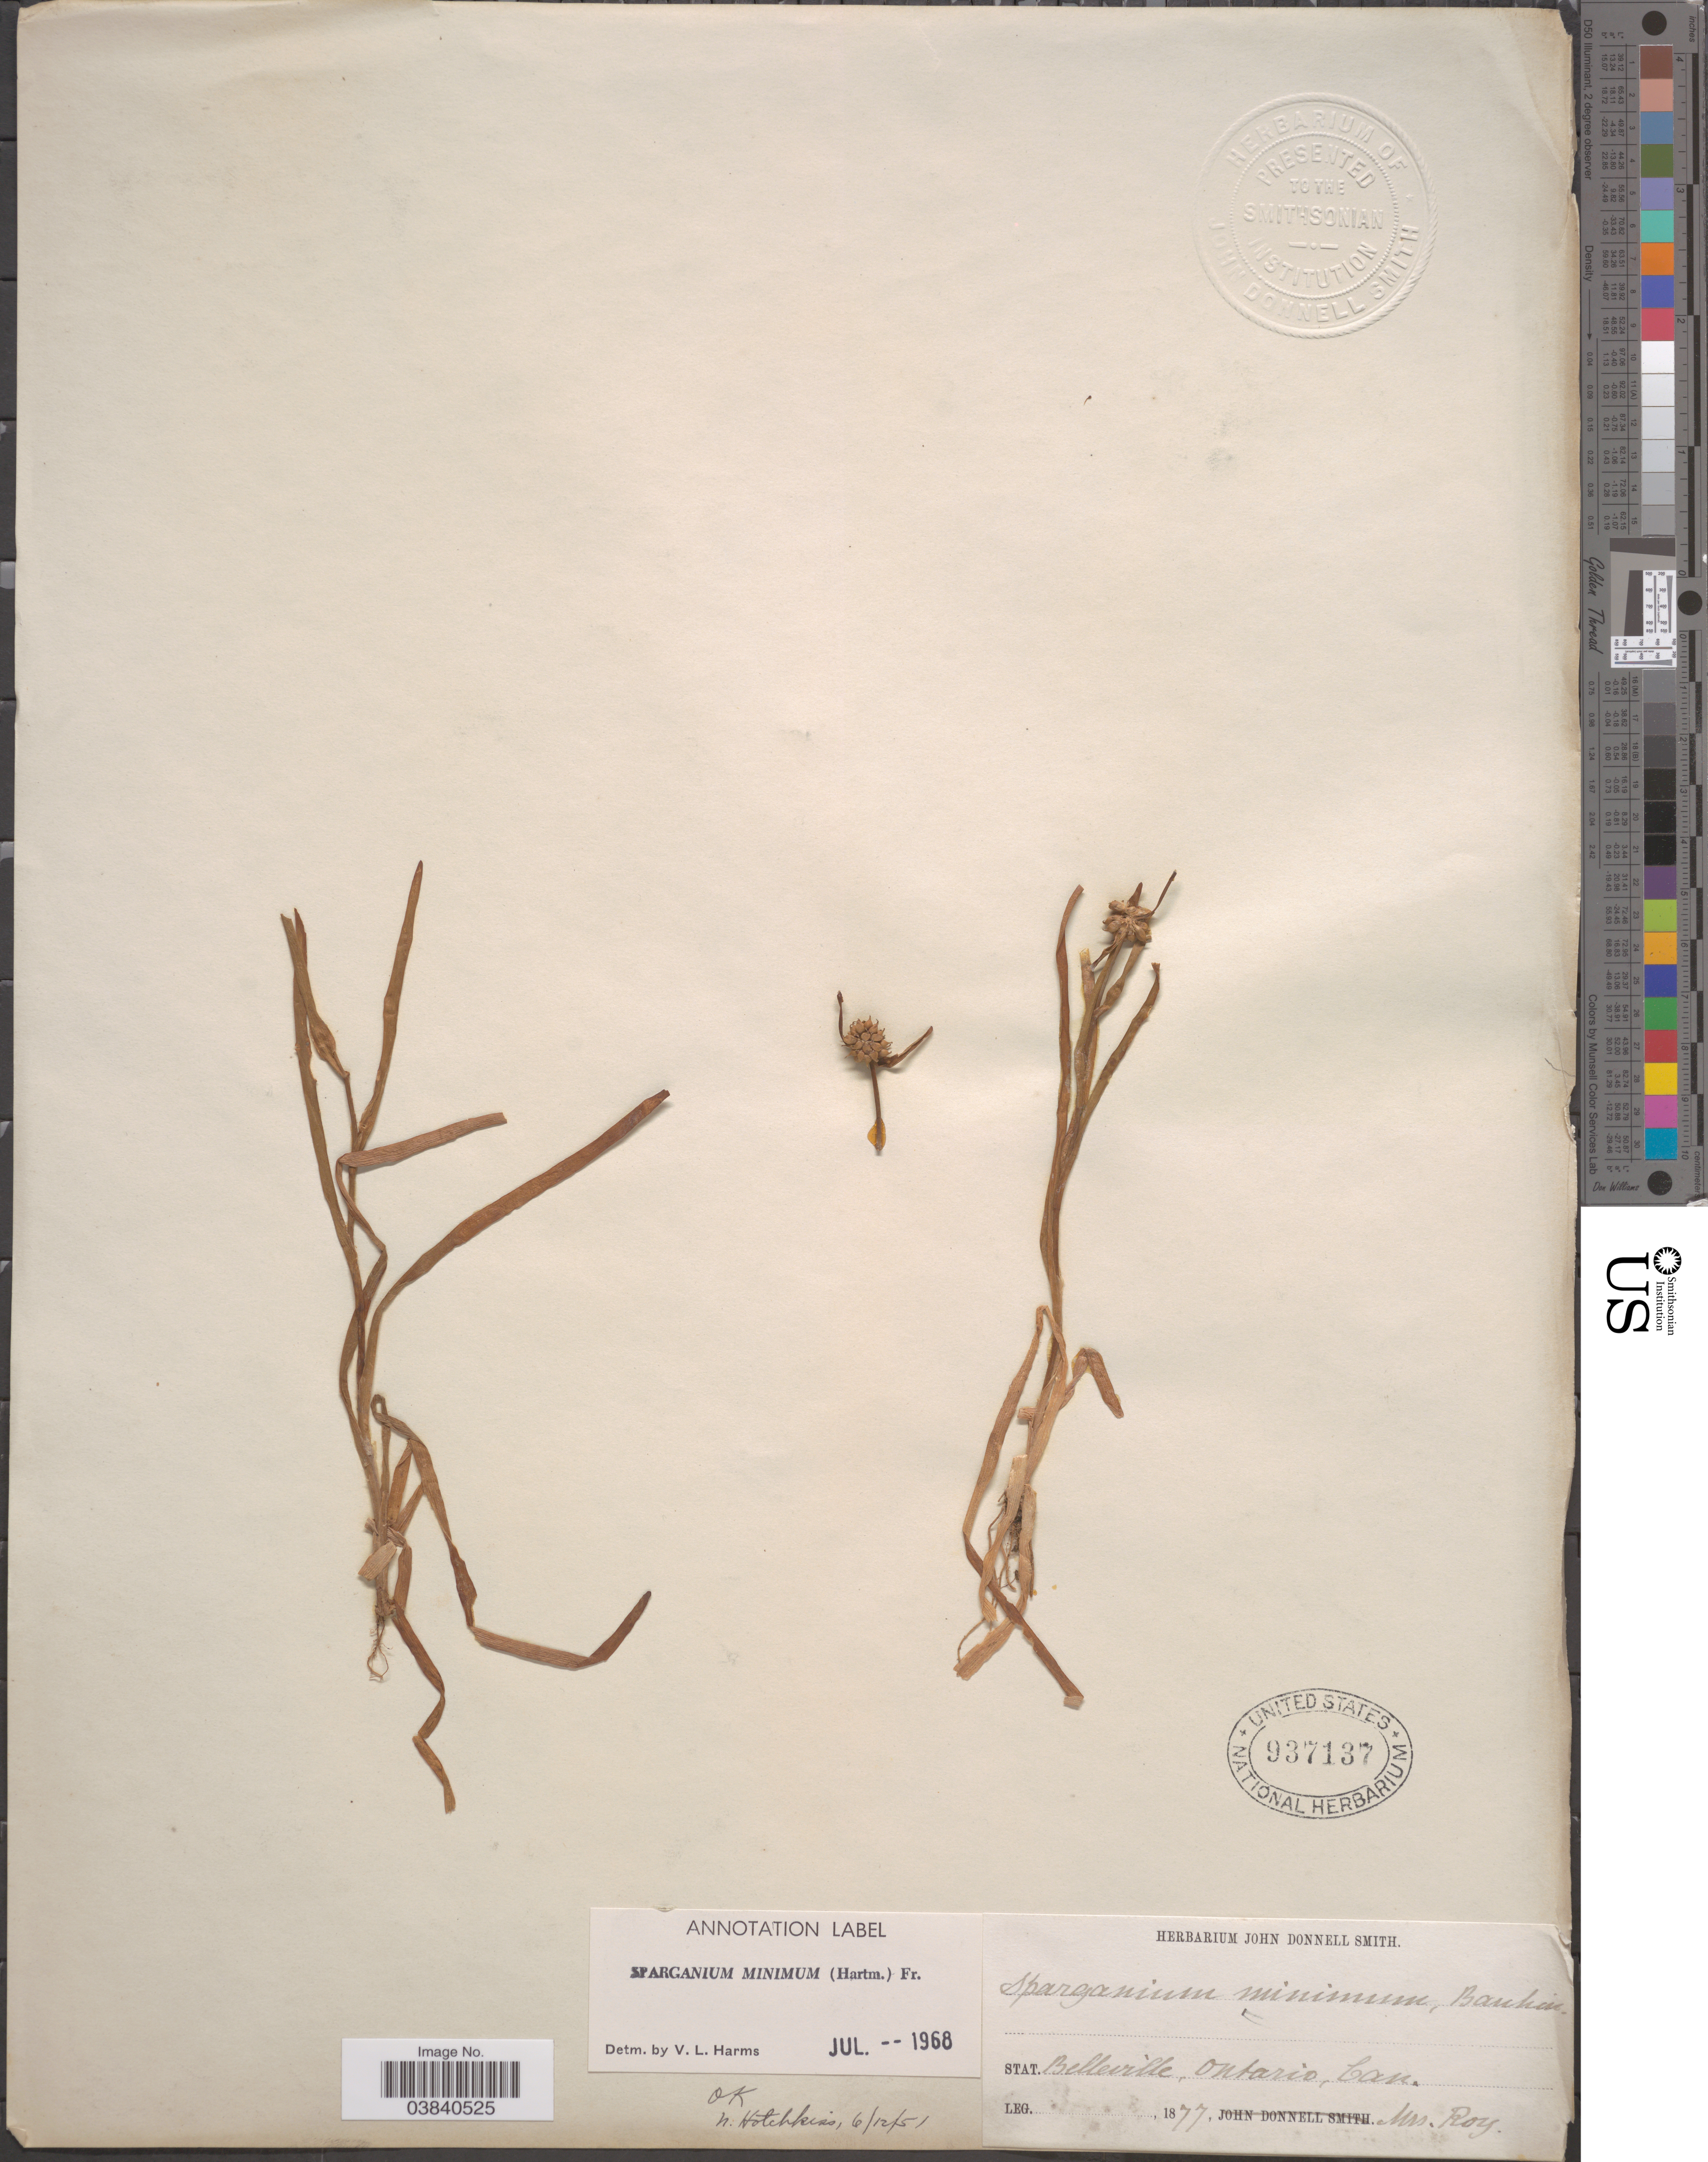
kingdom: Plantae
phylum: Tracheophyta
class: Liliopsida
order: Poales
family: Typhaceae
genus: Sparganium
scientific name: Sparganium minimum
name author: Wallr.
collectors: Roy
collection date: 1877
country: Canada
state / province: Ontario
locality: Stat. Belleville.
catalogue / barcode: US 937137